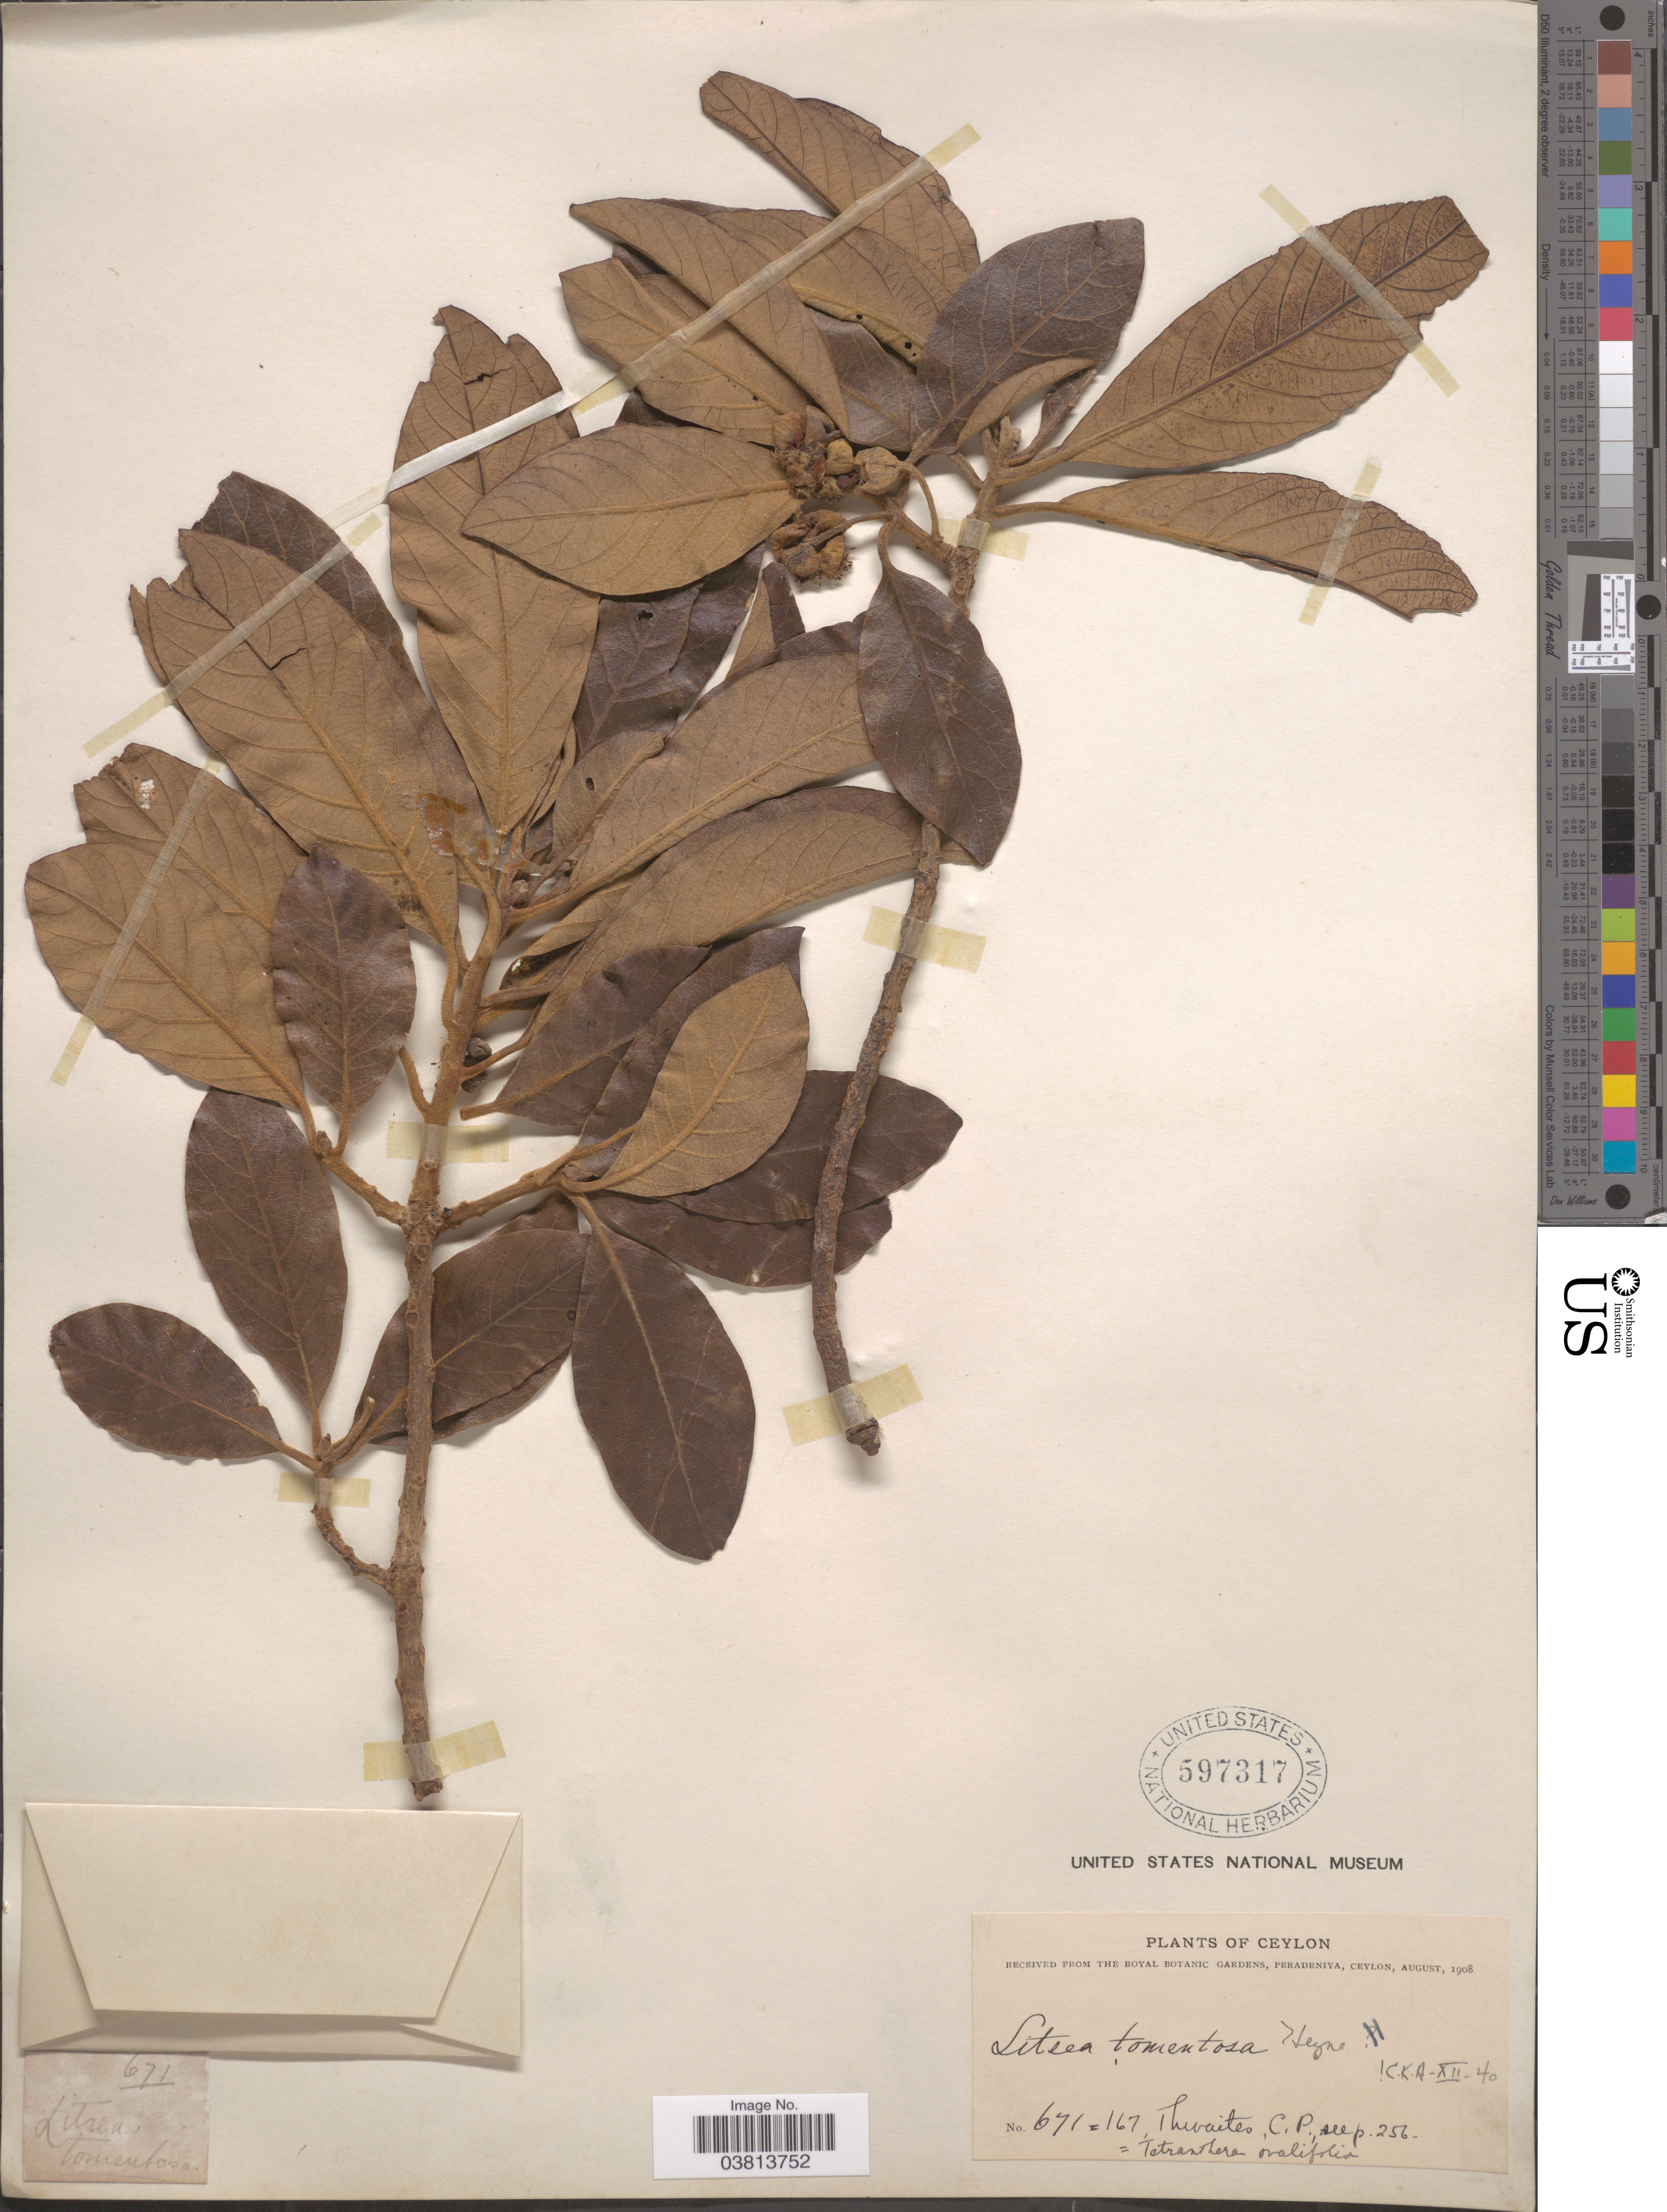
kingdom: Plantae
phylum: Tracheophyta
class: Magnoliopsida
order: Laurales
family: Lauraceae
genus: Litsea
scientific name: Litsea tomentosa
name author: Blume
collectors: G. H. K. Thwaites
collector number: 671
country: Sri Lanka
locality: Ceylon.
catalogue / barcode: US 597317